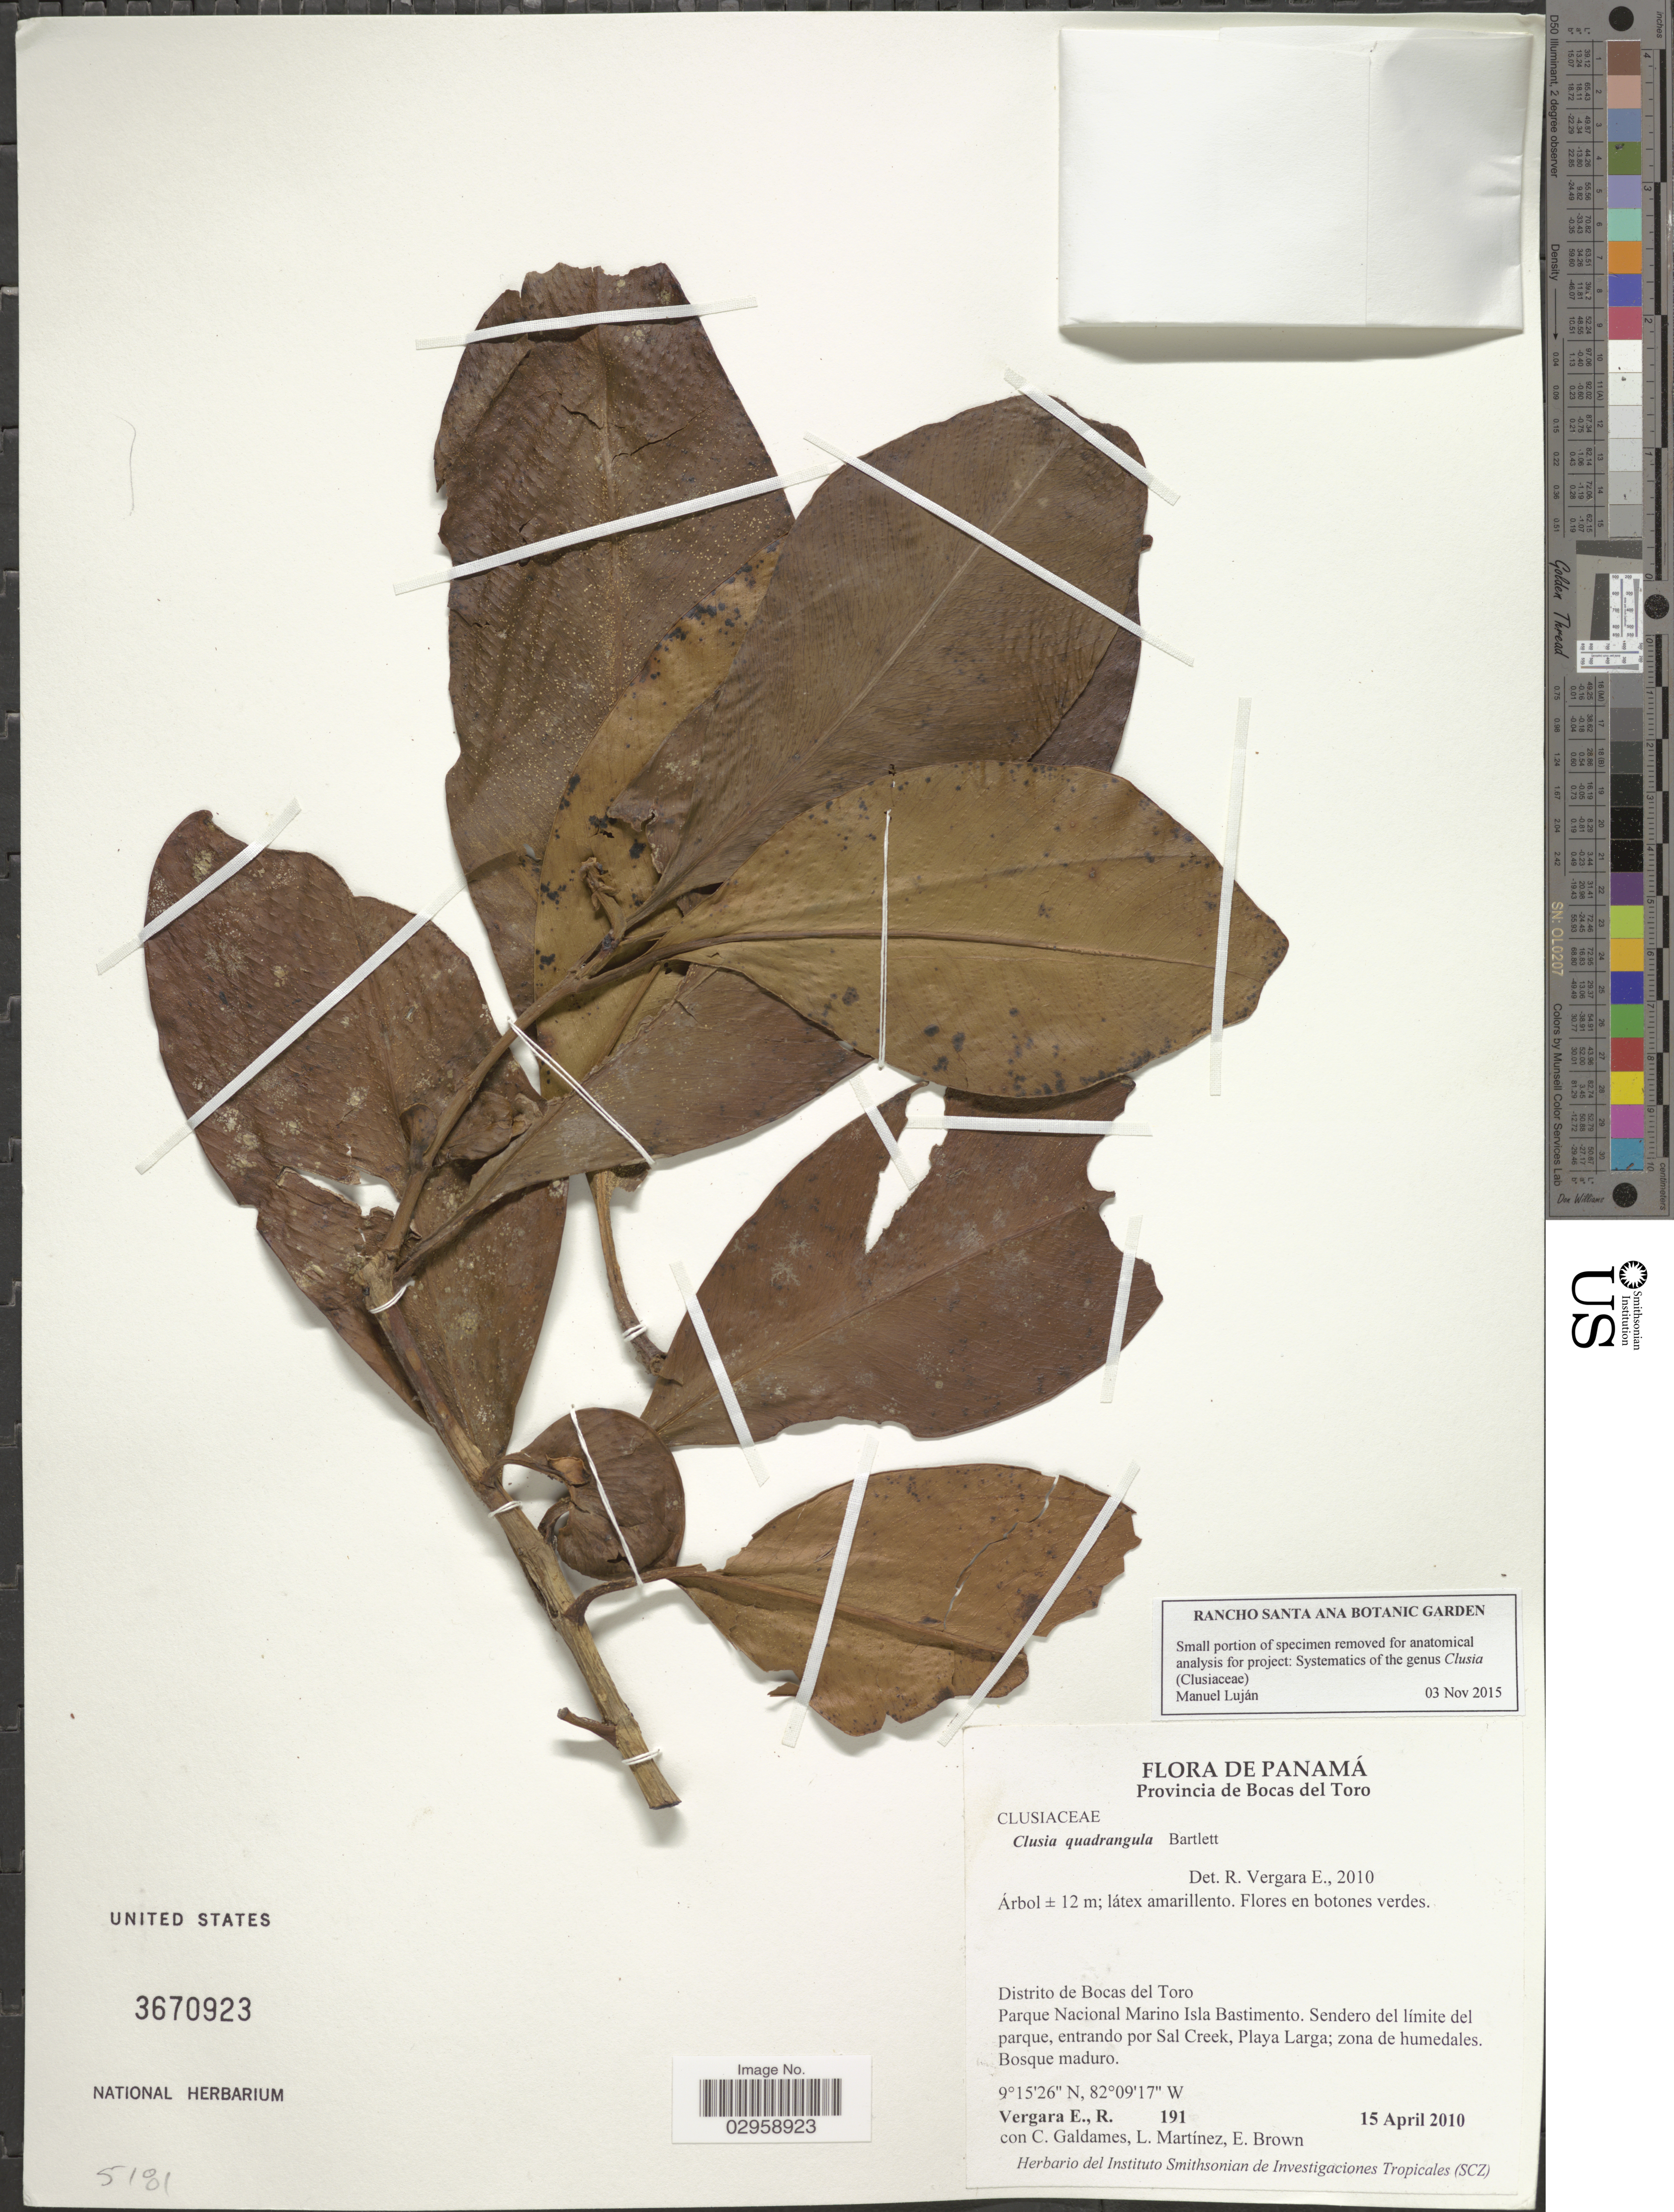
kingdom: Plantae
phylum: Tracheophyta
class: Magnoliopsida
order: Malpighiales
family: Clusiaceae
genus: Clusia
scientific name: Clusia quadrangula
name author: Bartlett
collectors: R. Vergara E., C. Galdames, L. Martínez & E. Brown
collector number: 191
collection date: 2010-04-15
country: Panama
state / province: Bocas del Toro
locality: Distrito de Bocas del Toro, Parque Nacional Marino Isla Bastimento, Sendero del límite del parque, entrando por Sal Creek, Playa Larga.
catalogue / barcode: US 3670923